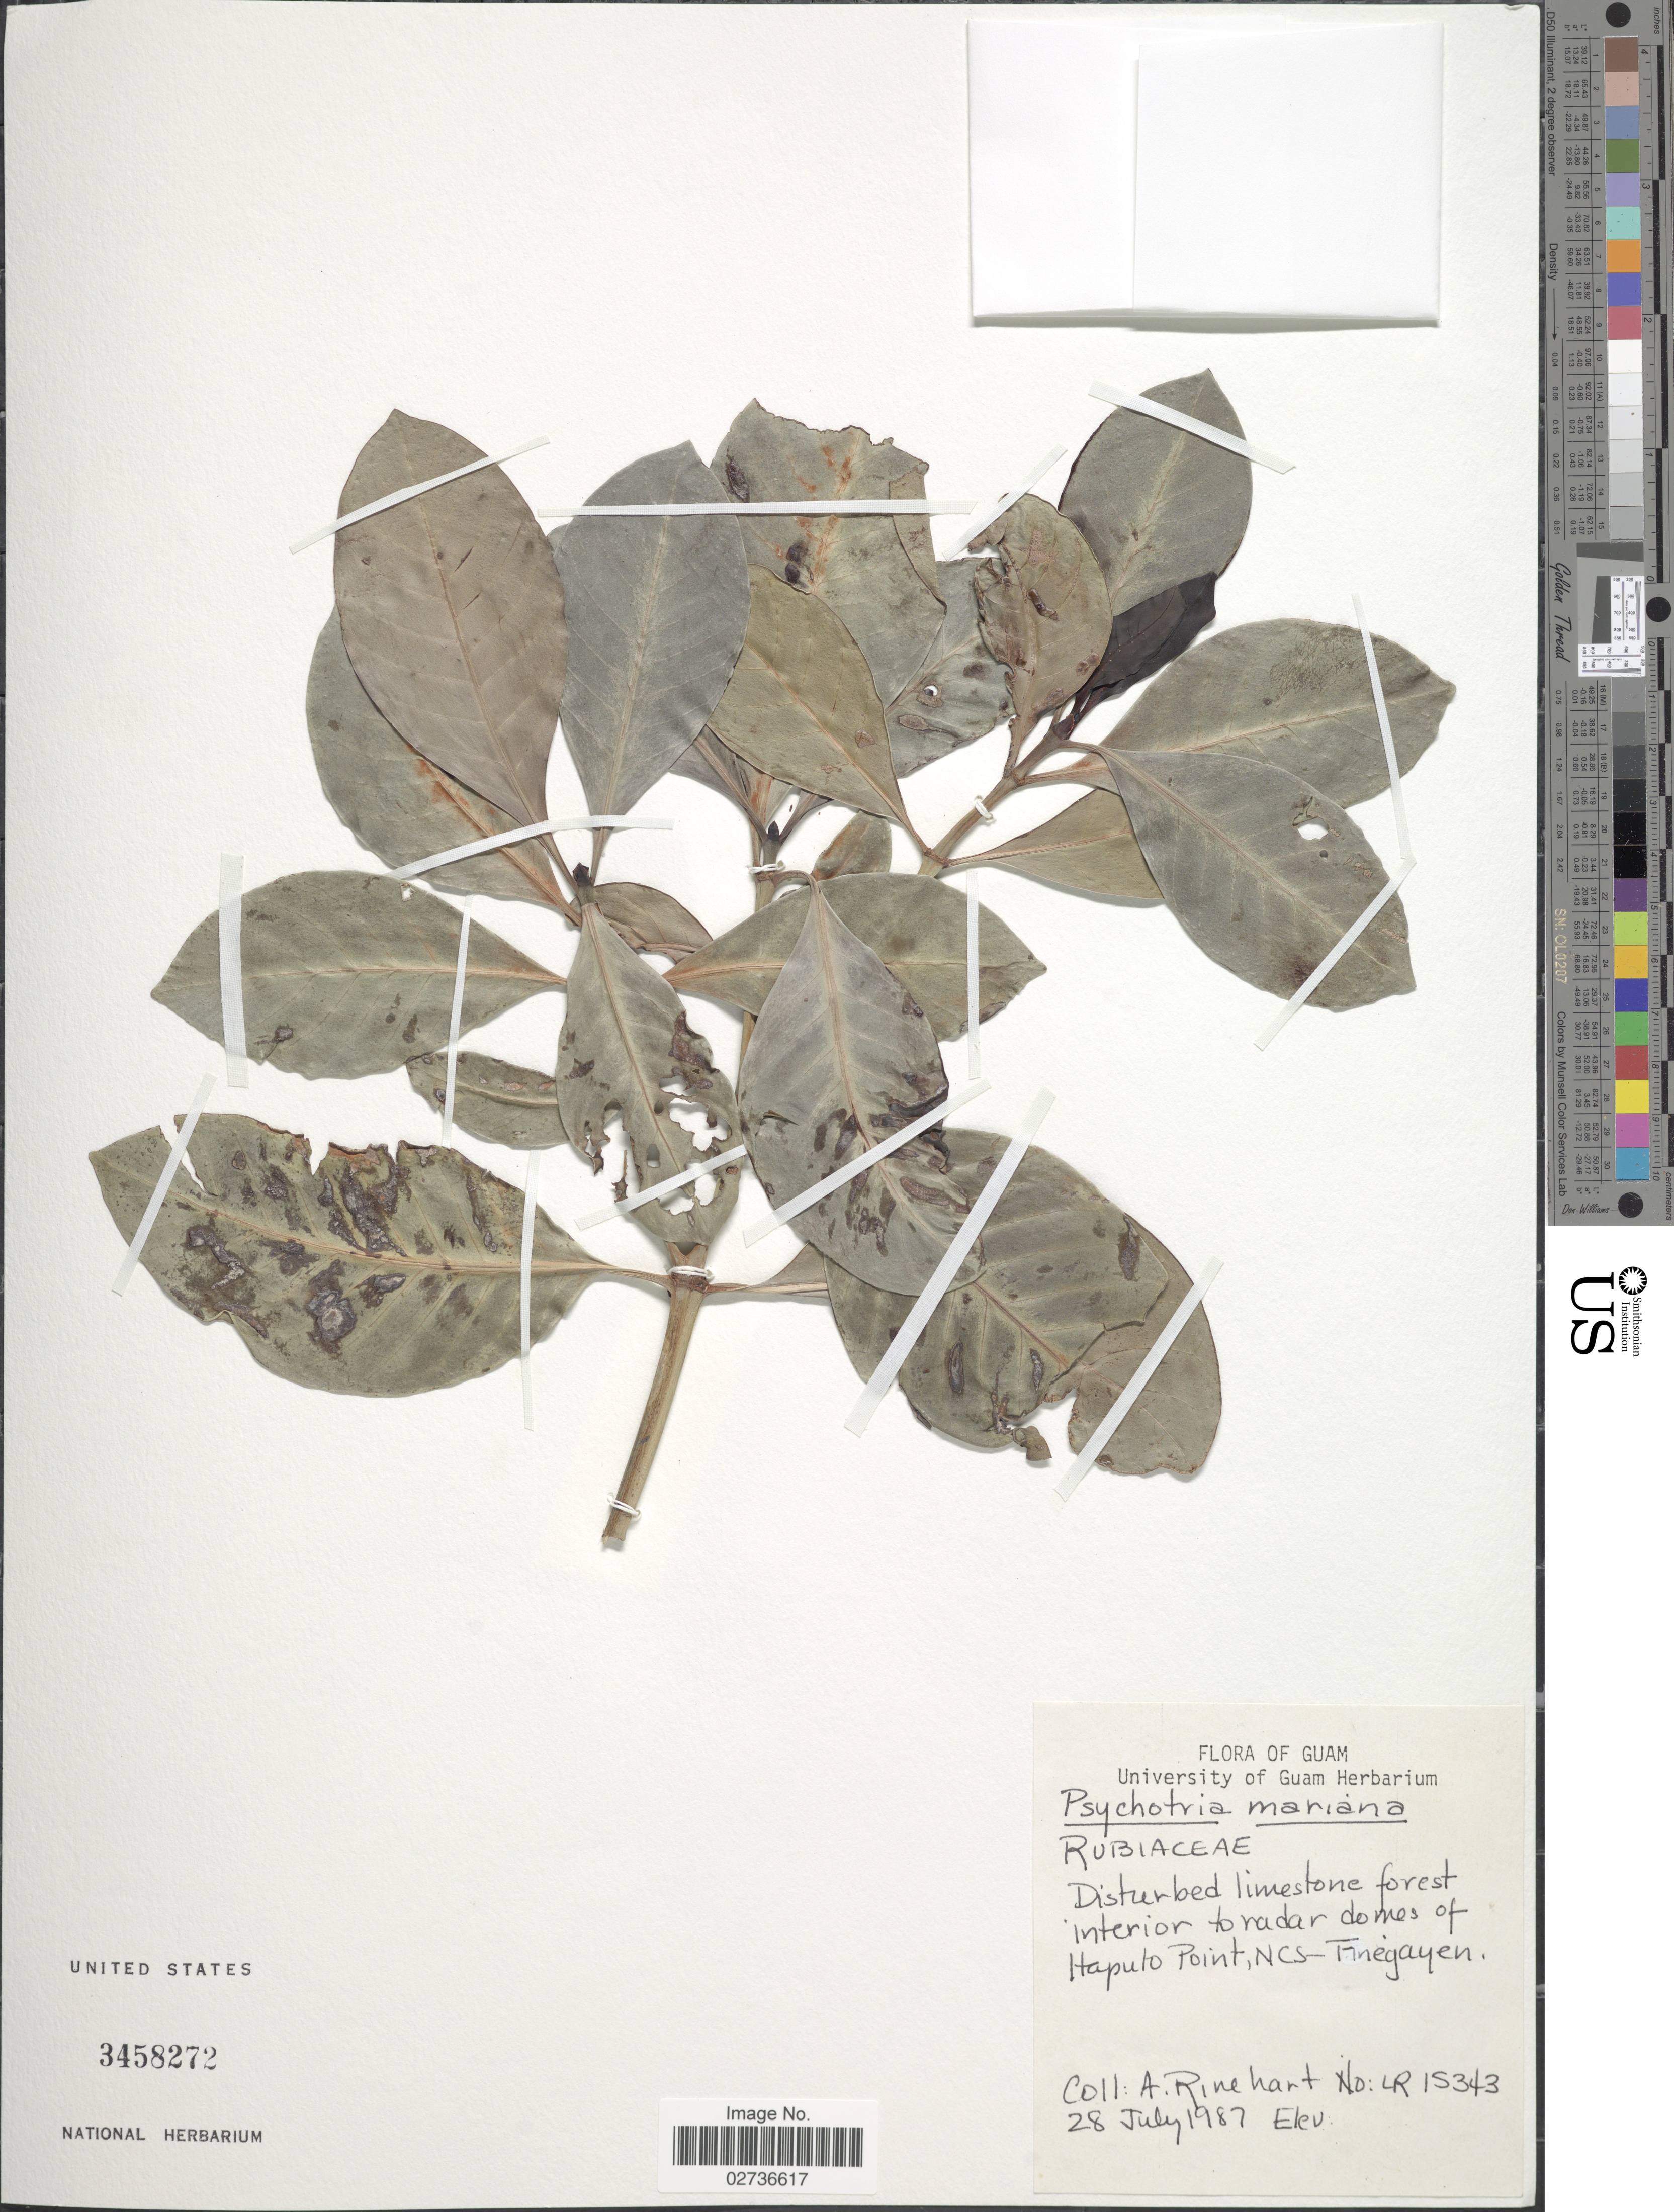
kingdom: Plantae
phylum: Tracheophyta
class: Magnoliopsida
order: Gentianales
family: Rubiaceae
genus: Psychotria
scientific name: Psychotria mariana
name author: Bartl. ex DC.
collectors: A. Rinehart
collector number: LR 15343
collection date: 1987-07-28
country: Guam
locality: Disturbed limestone forest interior to radar domes of Haputo Point, NCS-Finegayen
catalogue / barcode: US 3458272